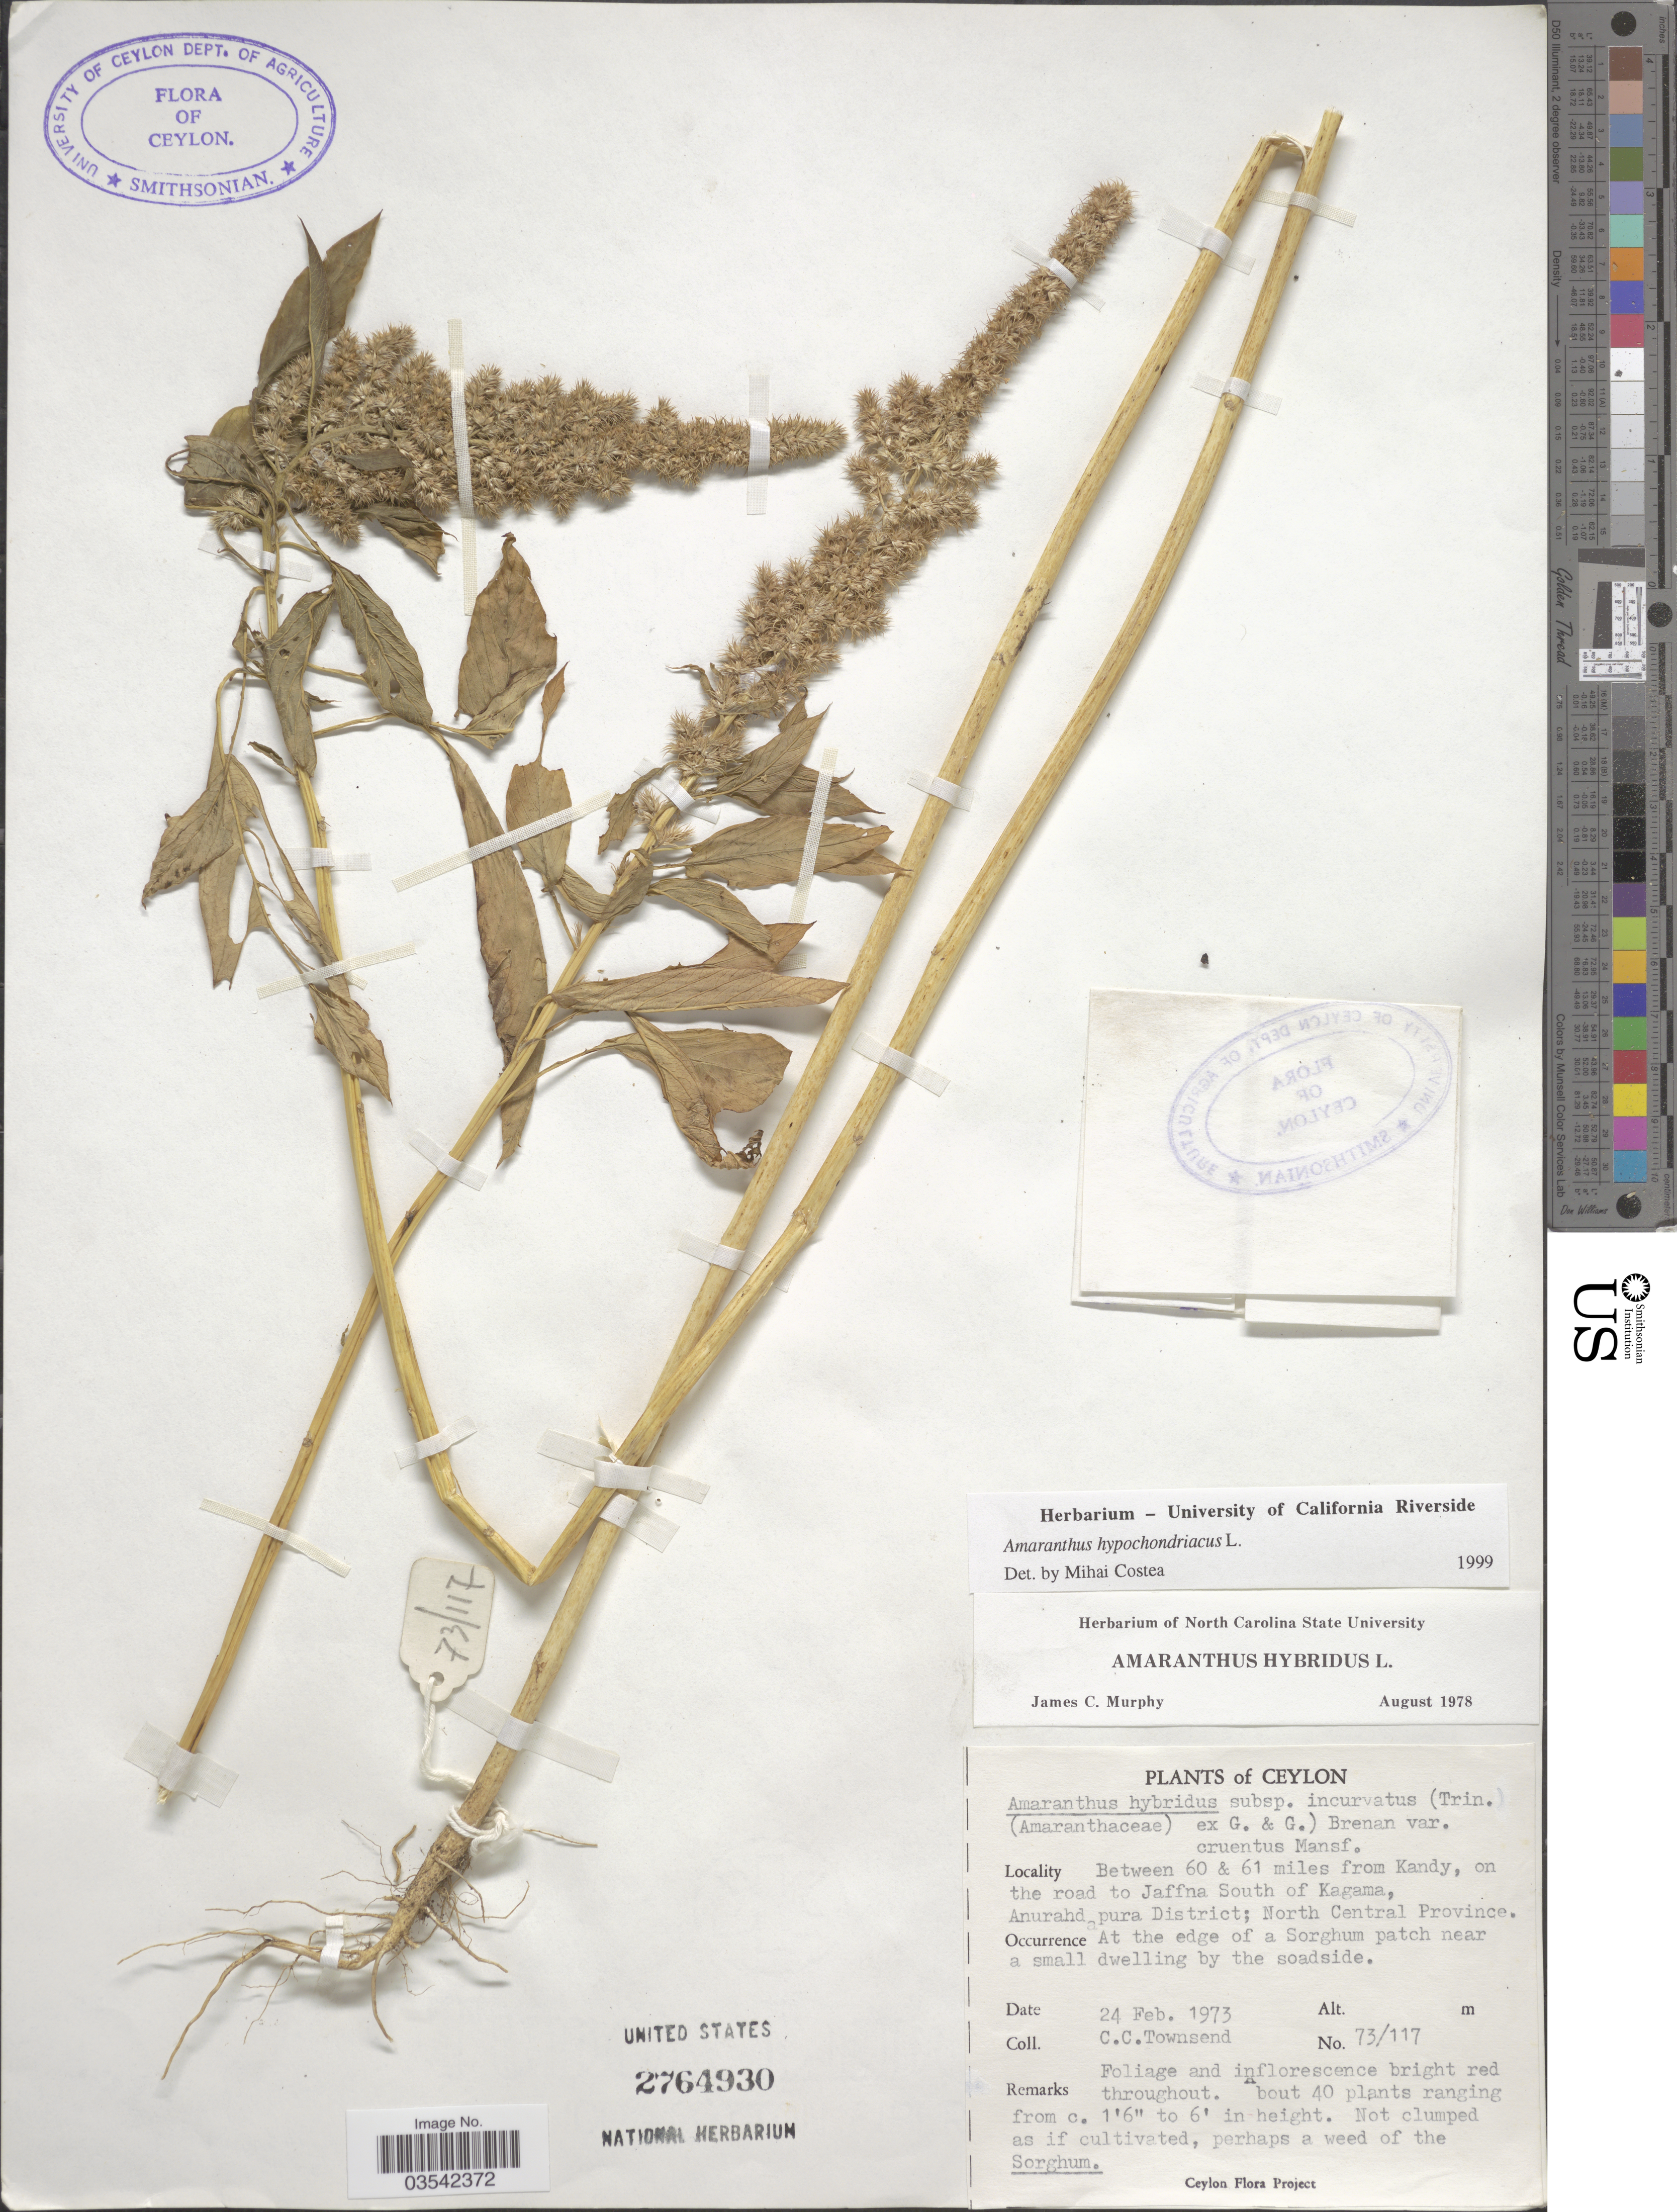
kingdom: Plantae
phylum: Tracheophyta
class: Magnoliopsida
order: Caryophyllales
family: Amaranthaceae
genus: Amaranthus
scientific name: Amaranthus hypochondriacus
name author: L.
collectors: C. C. Townsend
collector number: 73/117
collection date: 1973-02-24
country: Sri Lanka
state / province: North Central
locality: Ceylon. Between 60 & 61 miles from Kandy, on the road to Jaffna South of Kagama, Anurahdapura District.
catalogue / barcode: US 2764930